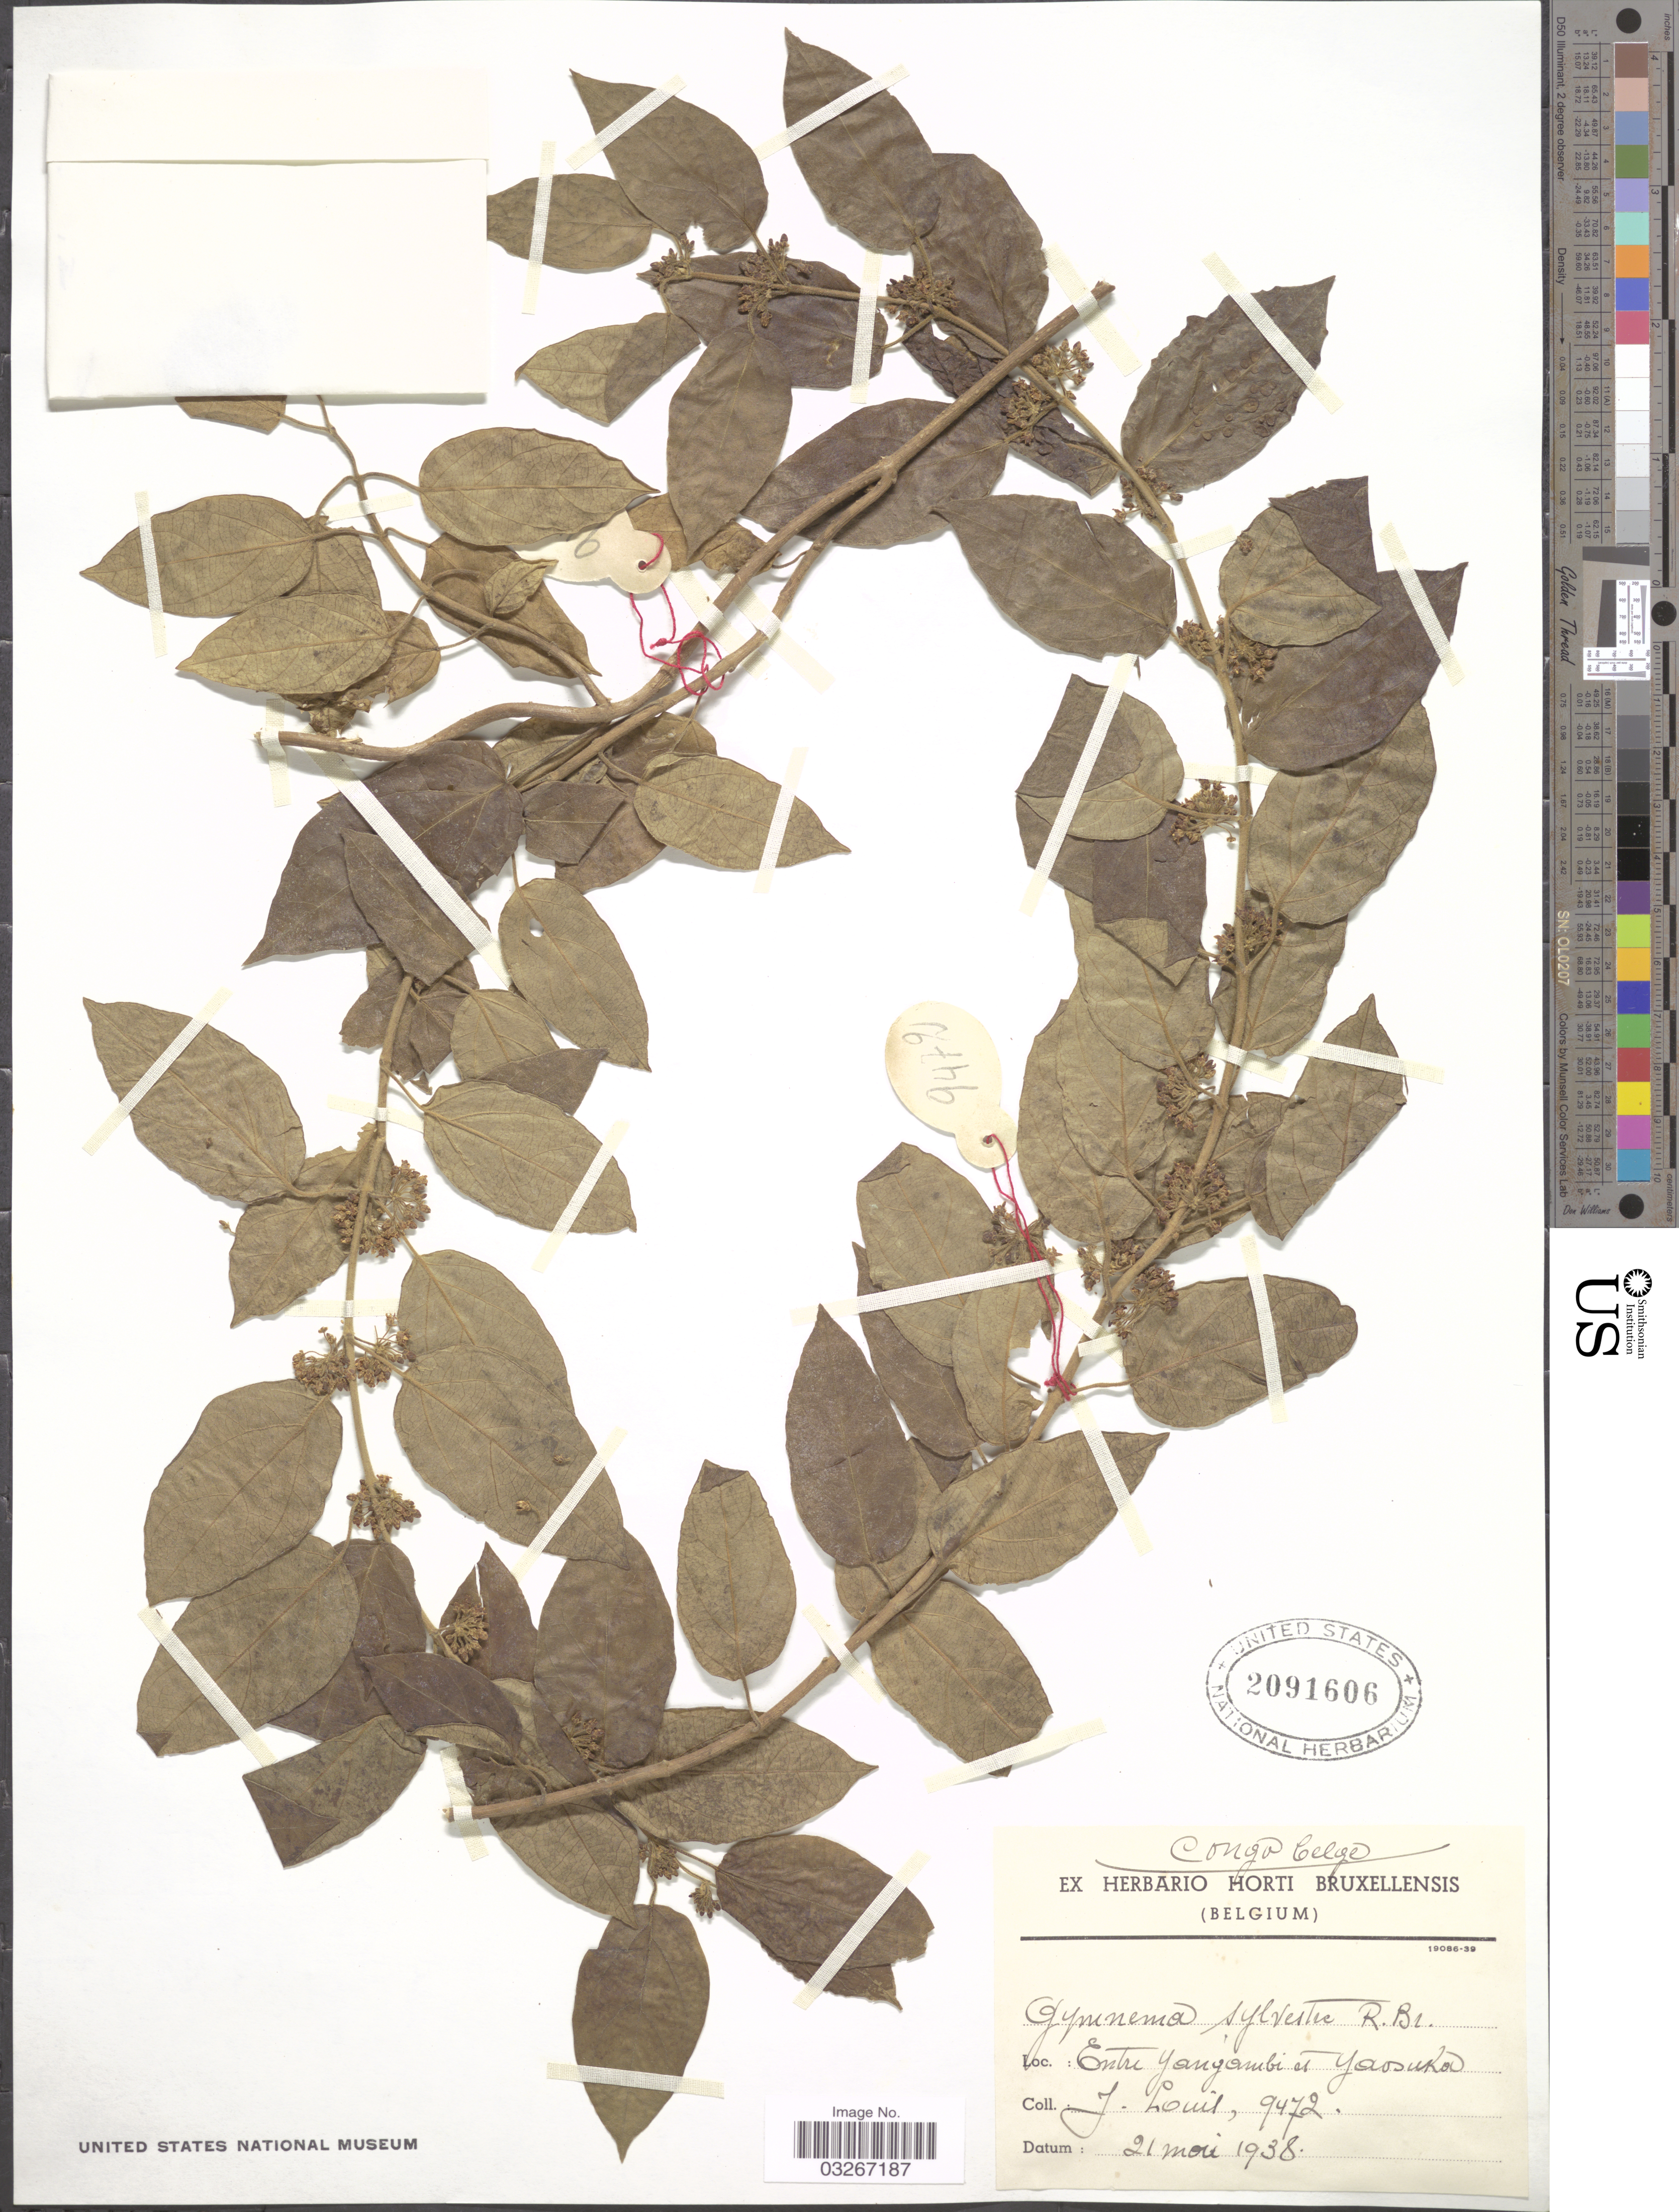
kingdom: Plantae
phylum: Tracheophyta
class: Magnoliopsida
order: Gentianales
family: Apocynaceae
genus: Gymnema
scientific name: Gymnema sylvestre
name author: (Retz.) R. Br. ex Schult. in Roem. & Schult.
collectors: J. Louis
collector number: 9472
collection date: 1938-05-21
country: Congo, Democratic Republic of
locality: Congo Belge. Entre Yangambi et Yasuka.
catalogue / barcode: US 2091606